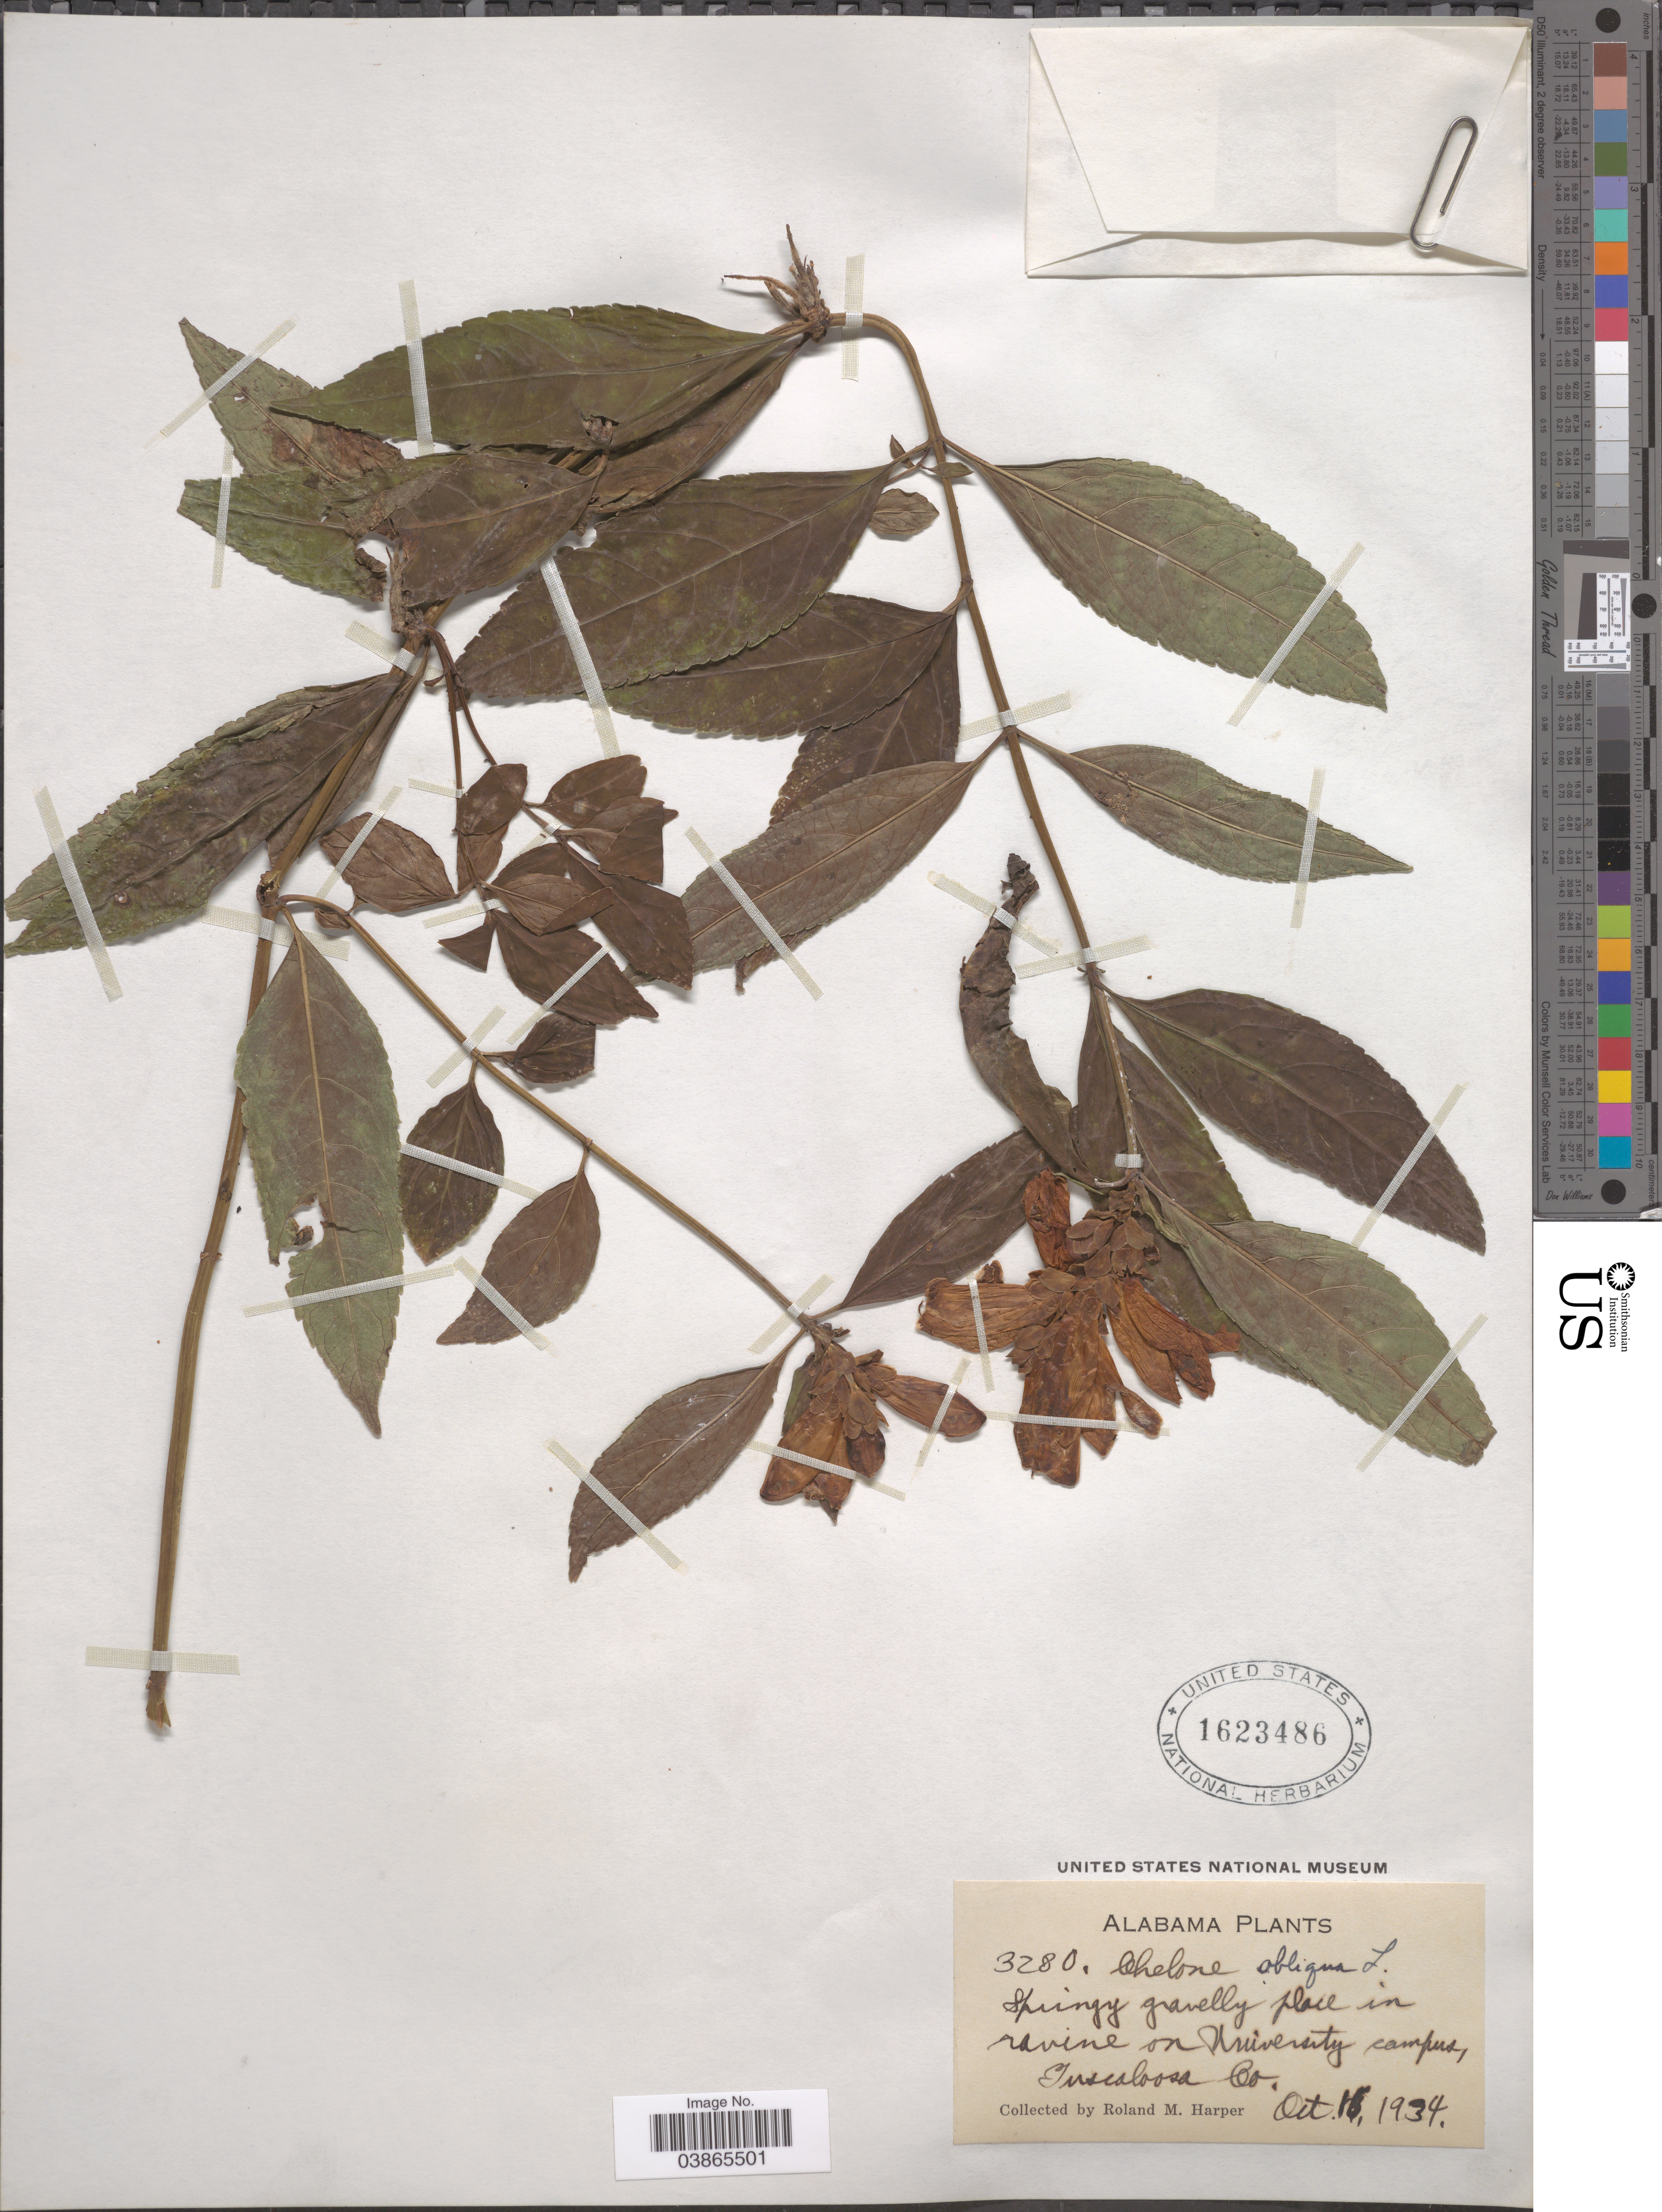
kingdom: Plantae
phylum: Tracheophyta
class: Magnoliopsida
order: Lamiales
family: Plantaginaceae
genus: Chelone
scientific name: Chelone obliqua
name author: L.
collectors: R. M. Harper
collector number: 3280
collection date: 1934-10-16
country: United States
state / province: Alabama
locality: In ravine on University campus, Tuscaloosa Co.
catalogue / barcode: US 1623486